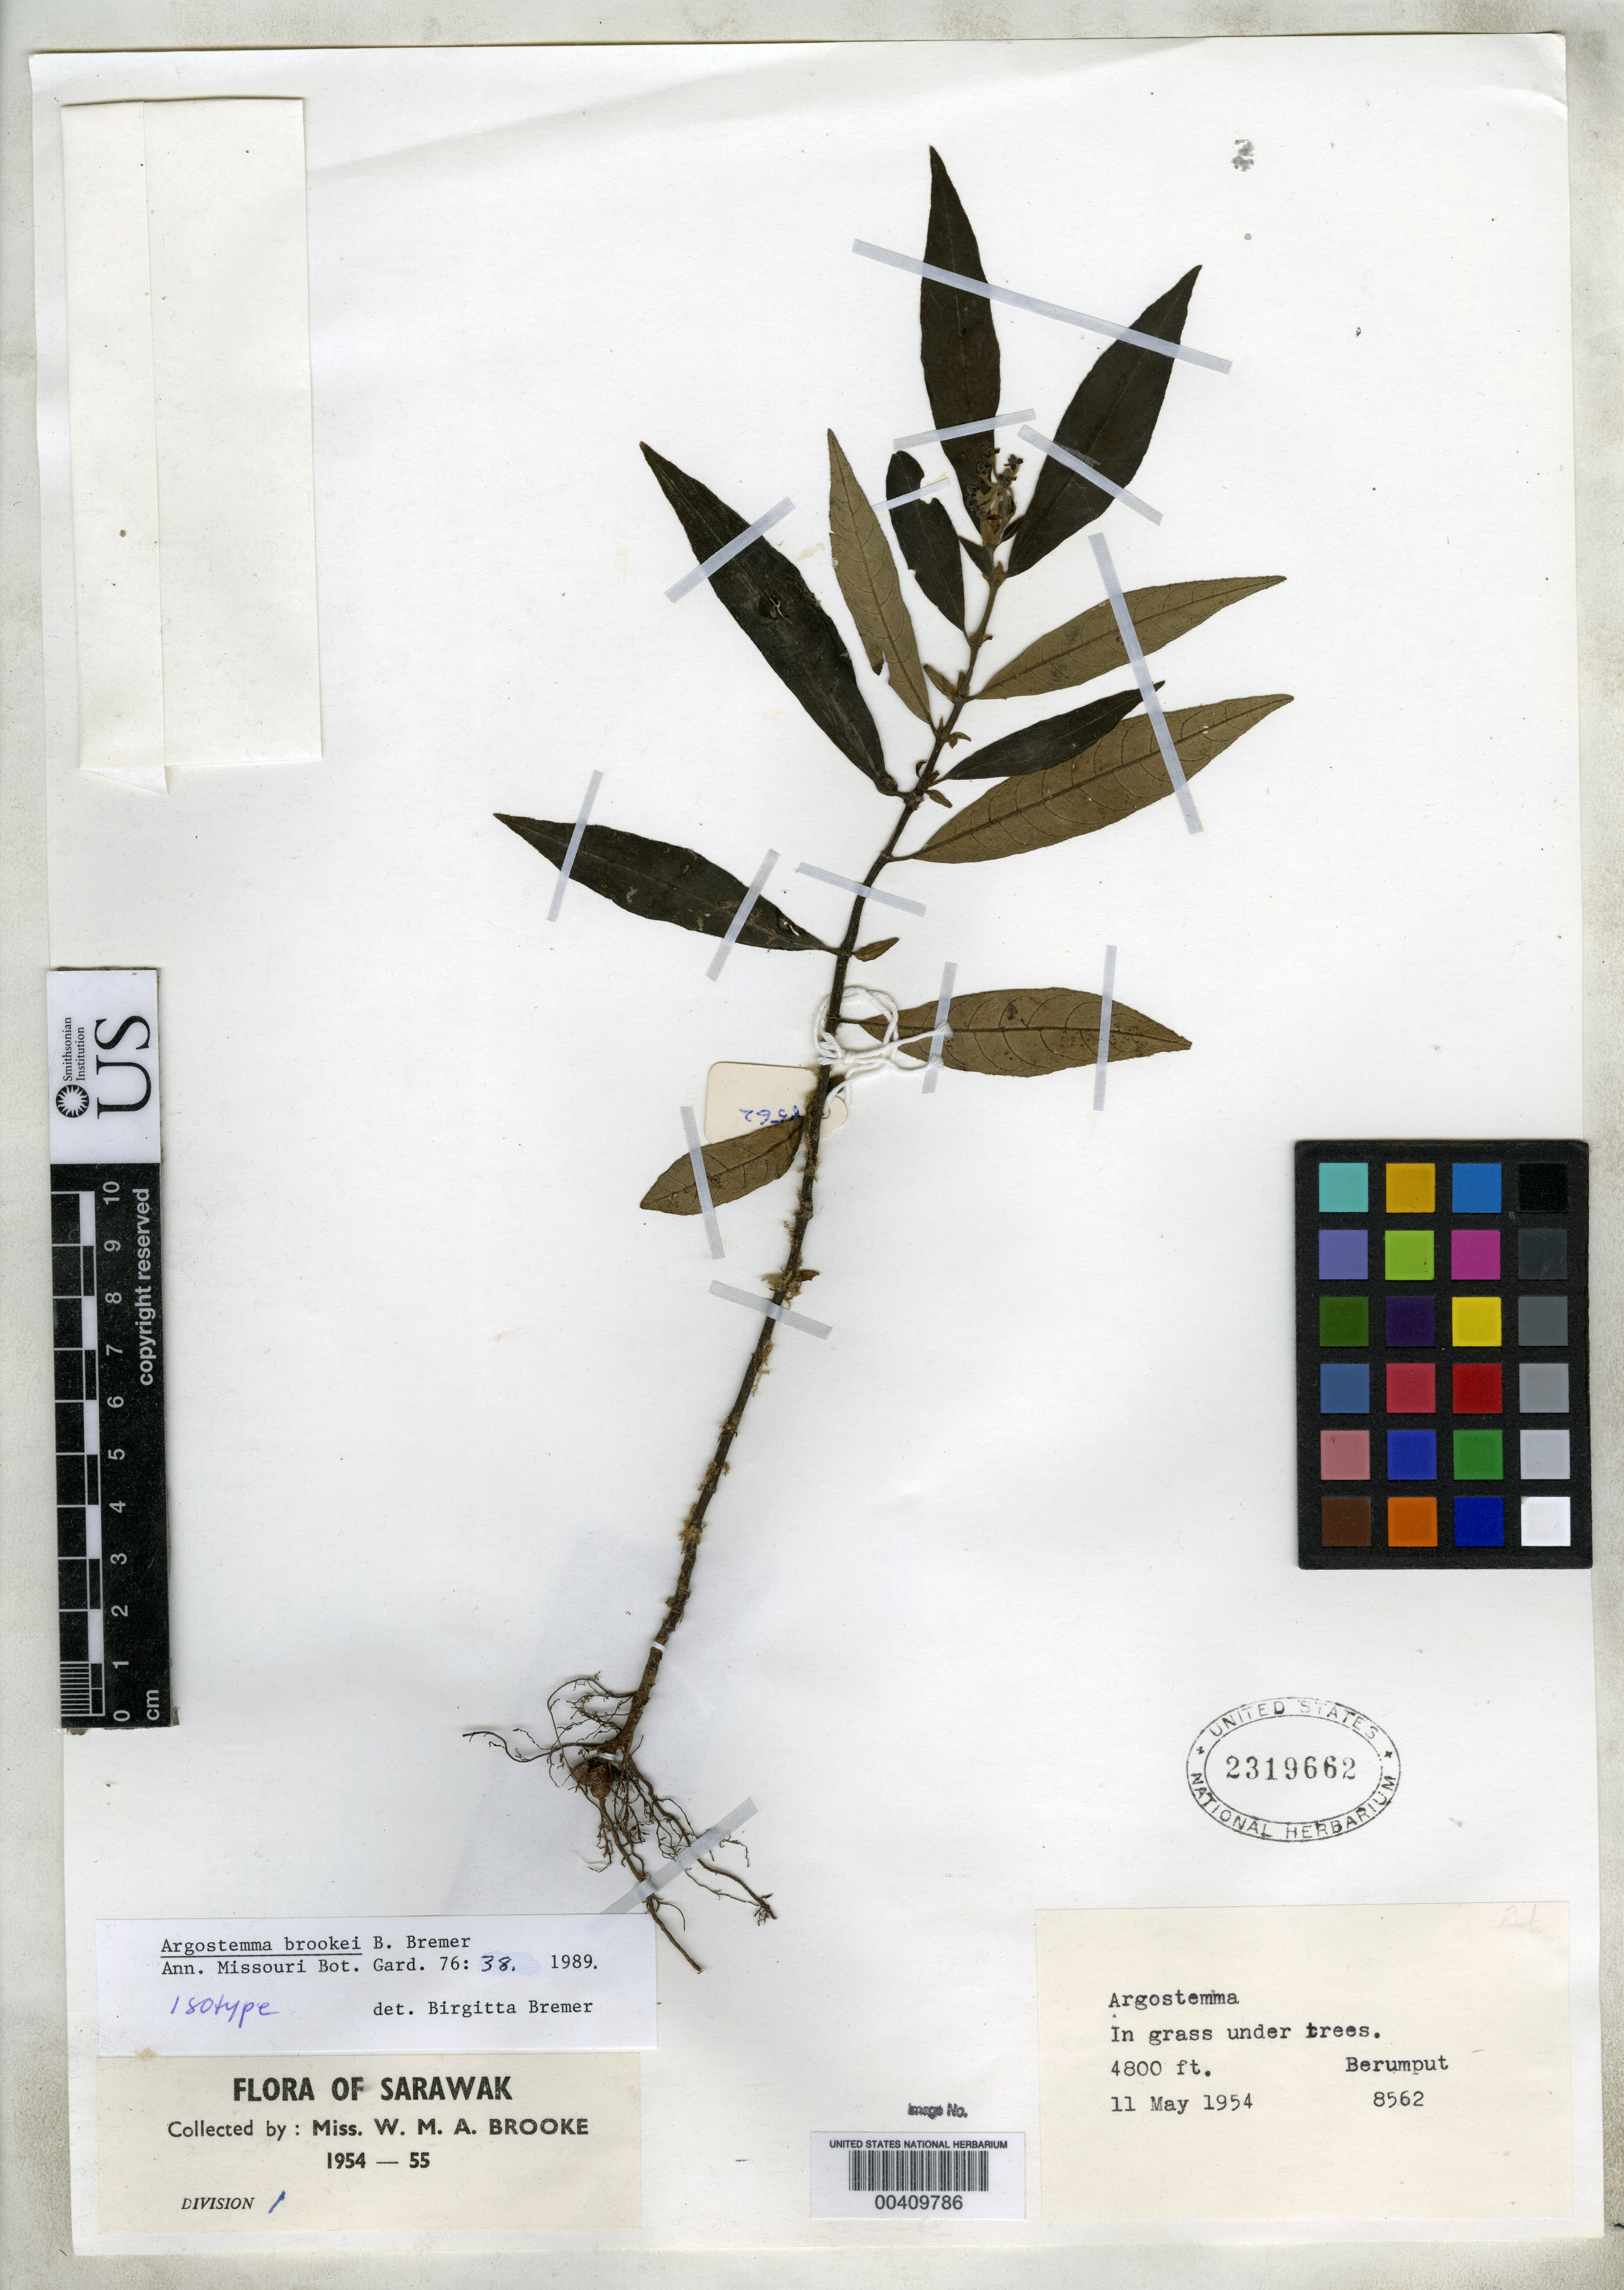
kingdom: Plantae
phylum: Tracheophyta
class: Magnoliopsida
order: Gentianales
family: Rubiaceae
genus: Argostemma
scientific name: Argostemma brookei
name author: B. Bremer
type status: Isotype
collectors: W. Brooke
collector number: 8562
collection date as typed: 11 May 1954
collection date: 1954-05-11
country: Malaysia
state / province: Sarawak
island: Borneo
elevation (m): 1463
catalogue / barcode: US 2319662